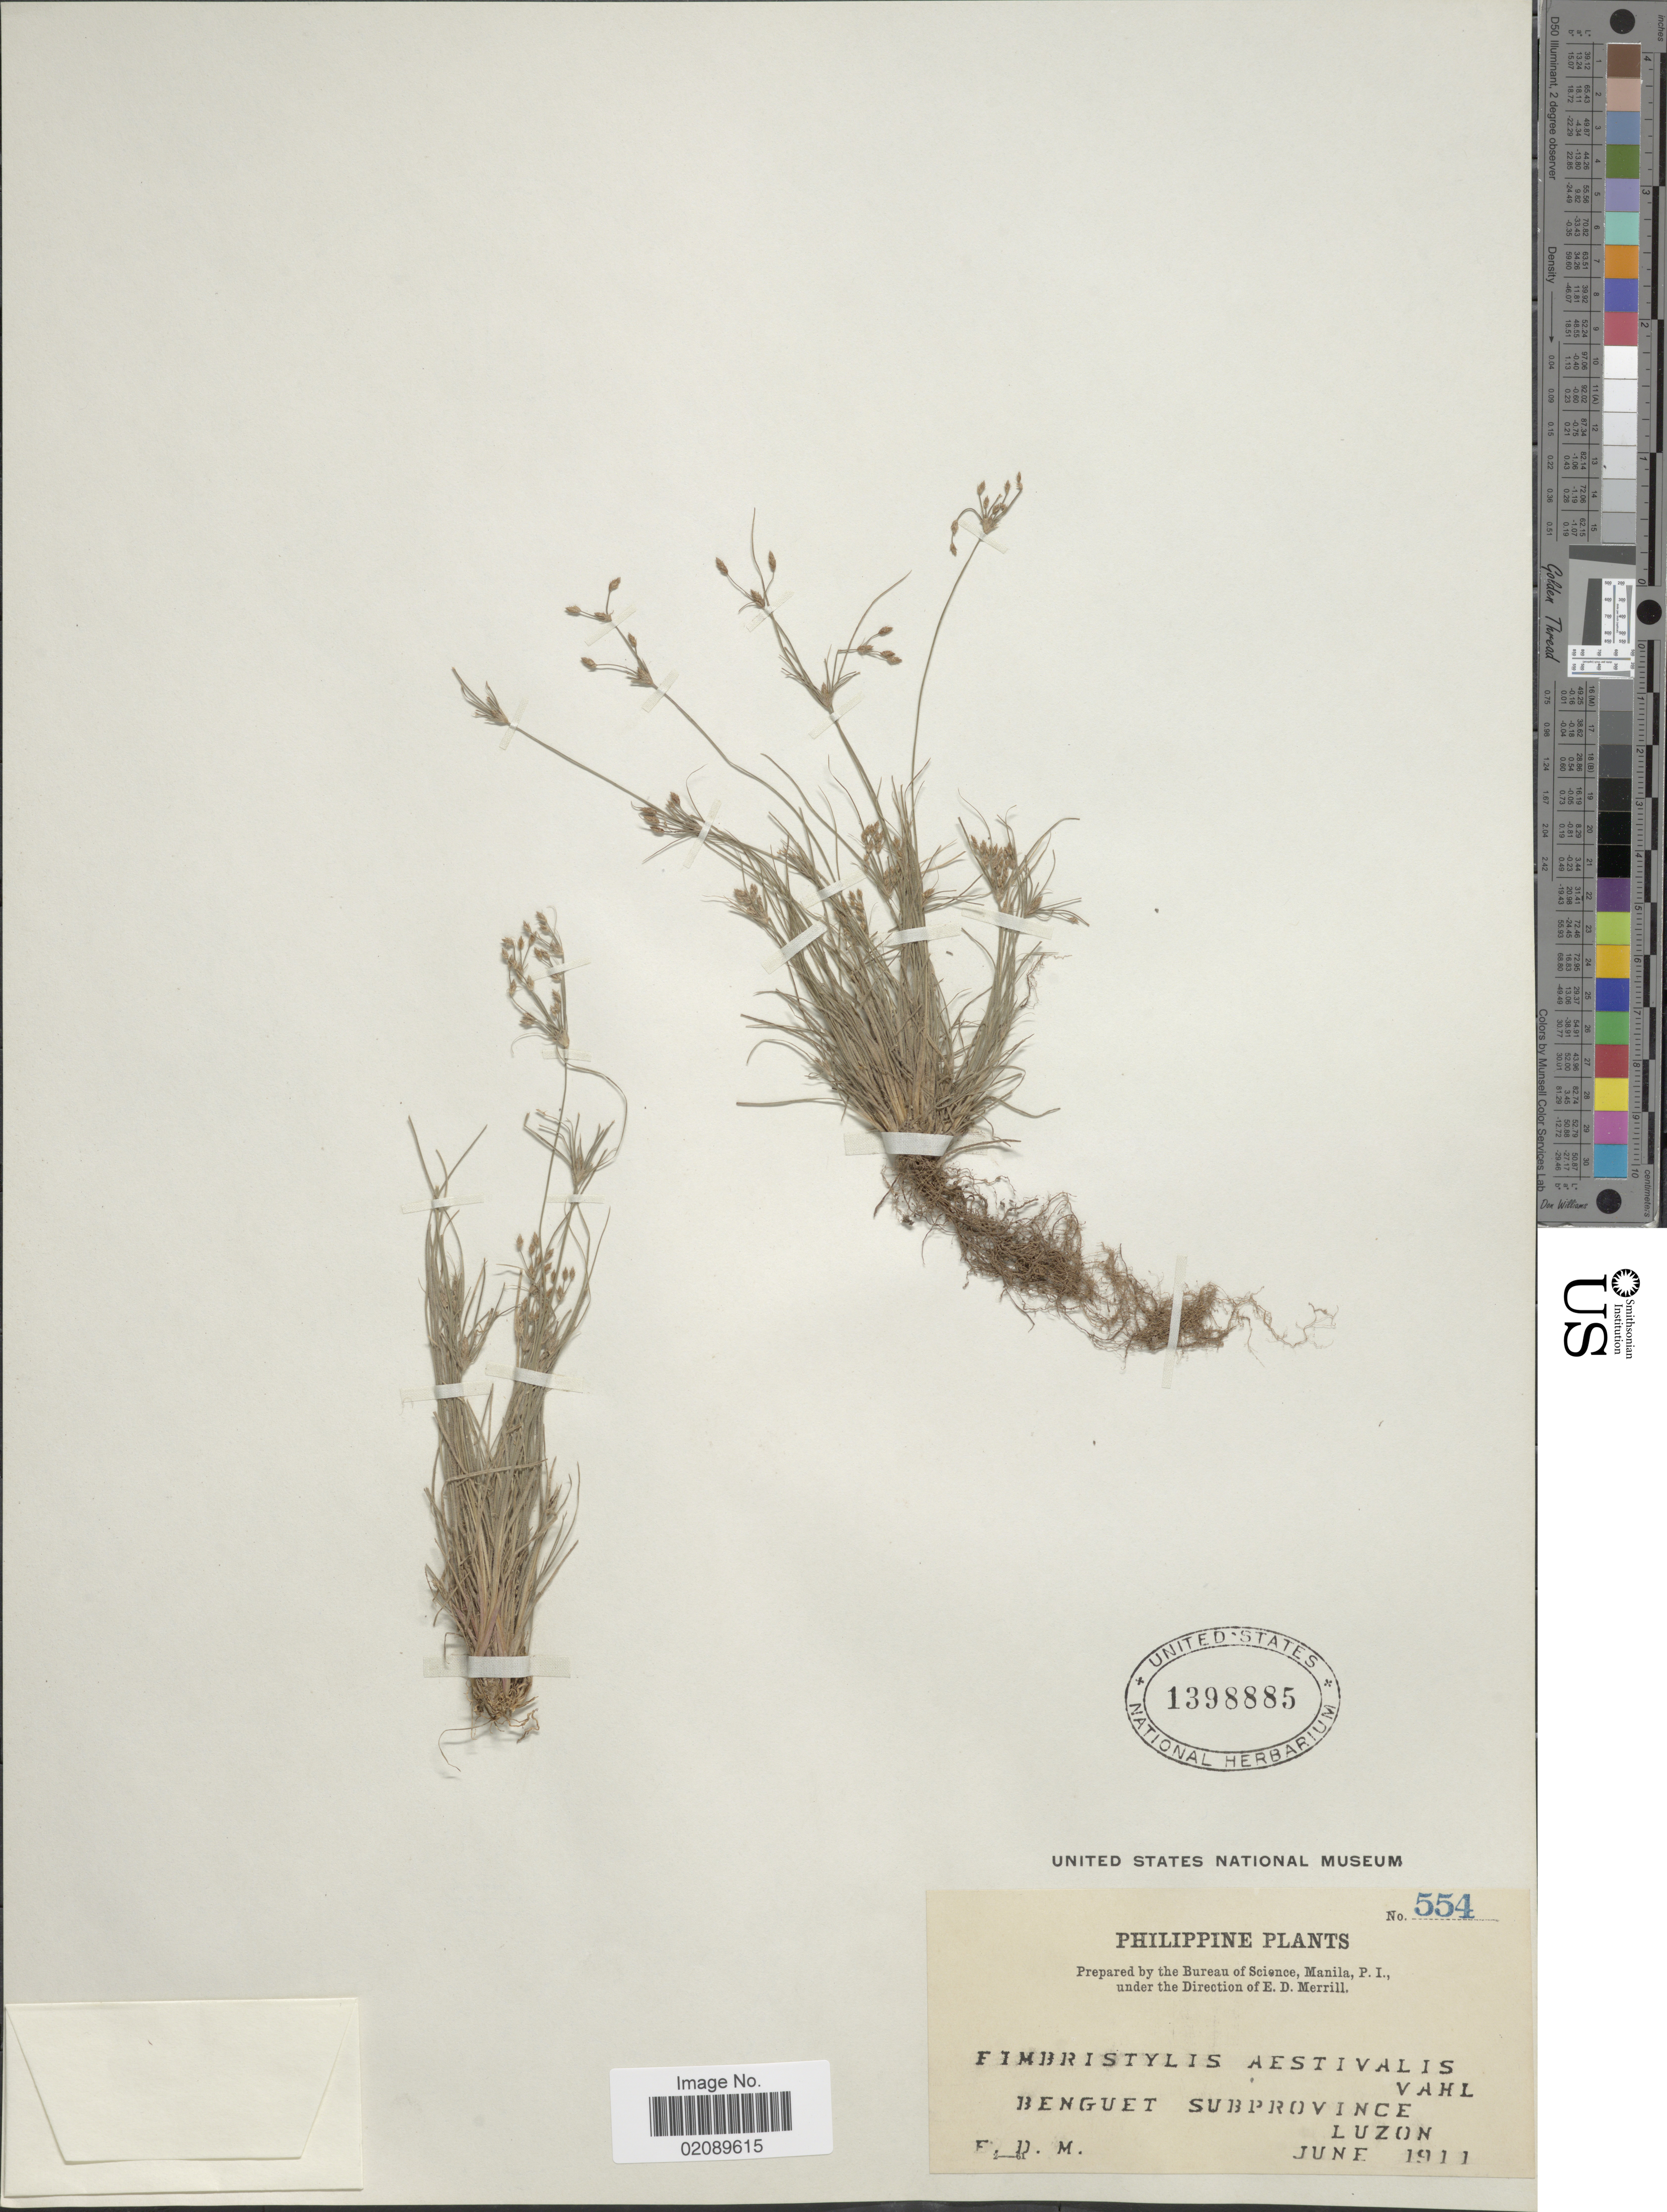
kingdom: Plantae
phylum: Tracheophyta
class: Liliopsida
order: Poales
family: Cyperaceae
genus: Fimbristylis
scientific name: Fimbristylis aestivalis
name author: (Retz.) Vahl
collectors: E. D. Merrill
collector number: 554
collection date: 1911-06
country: Philippines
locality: Benguet Subprovince, Luzon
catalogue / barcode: US 1398885